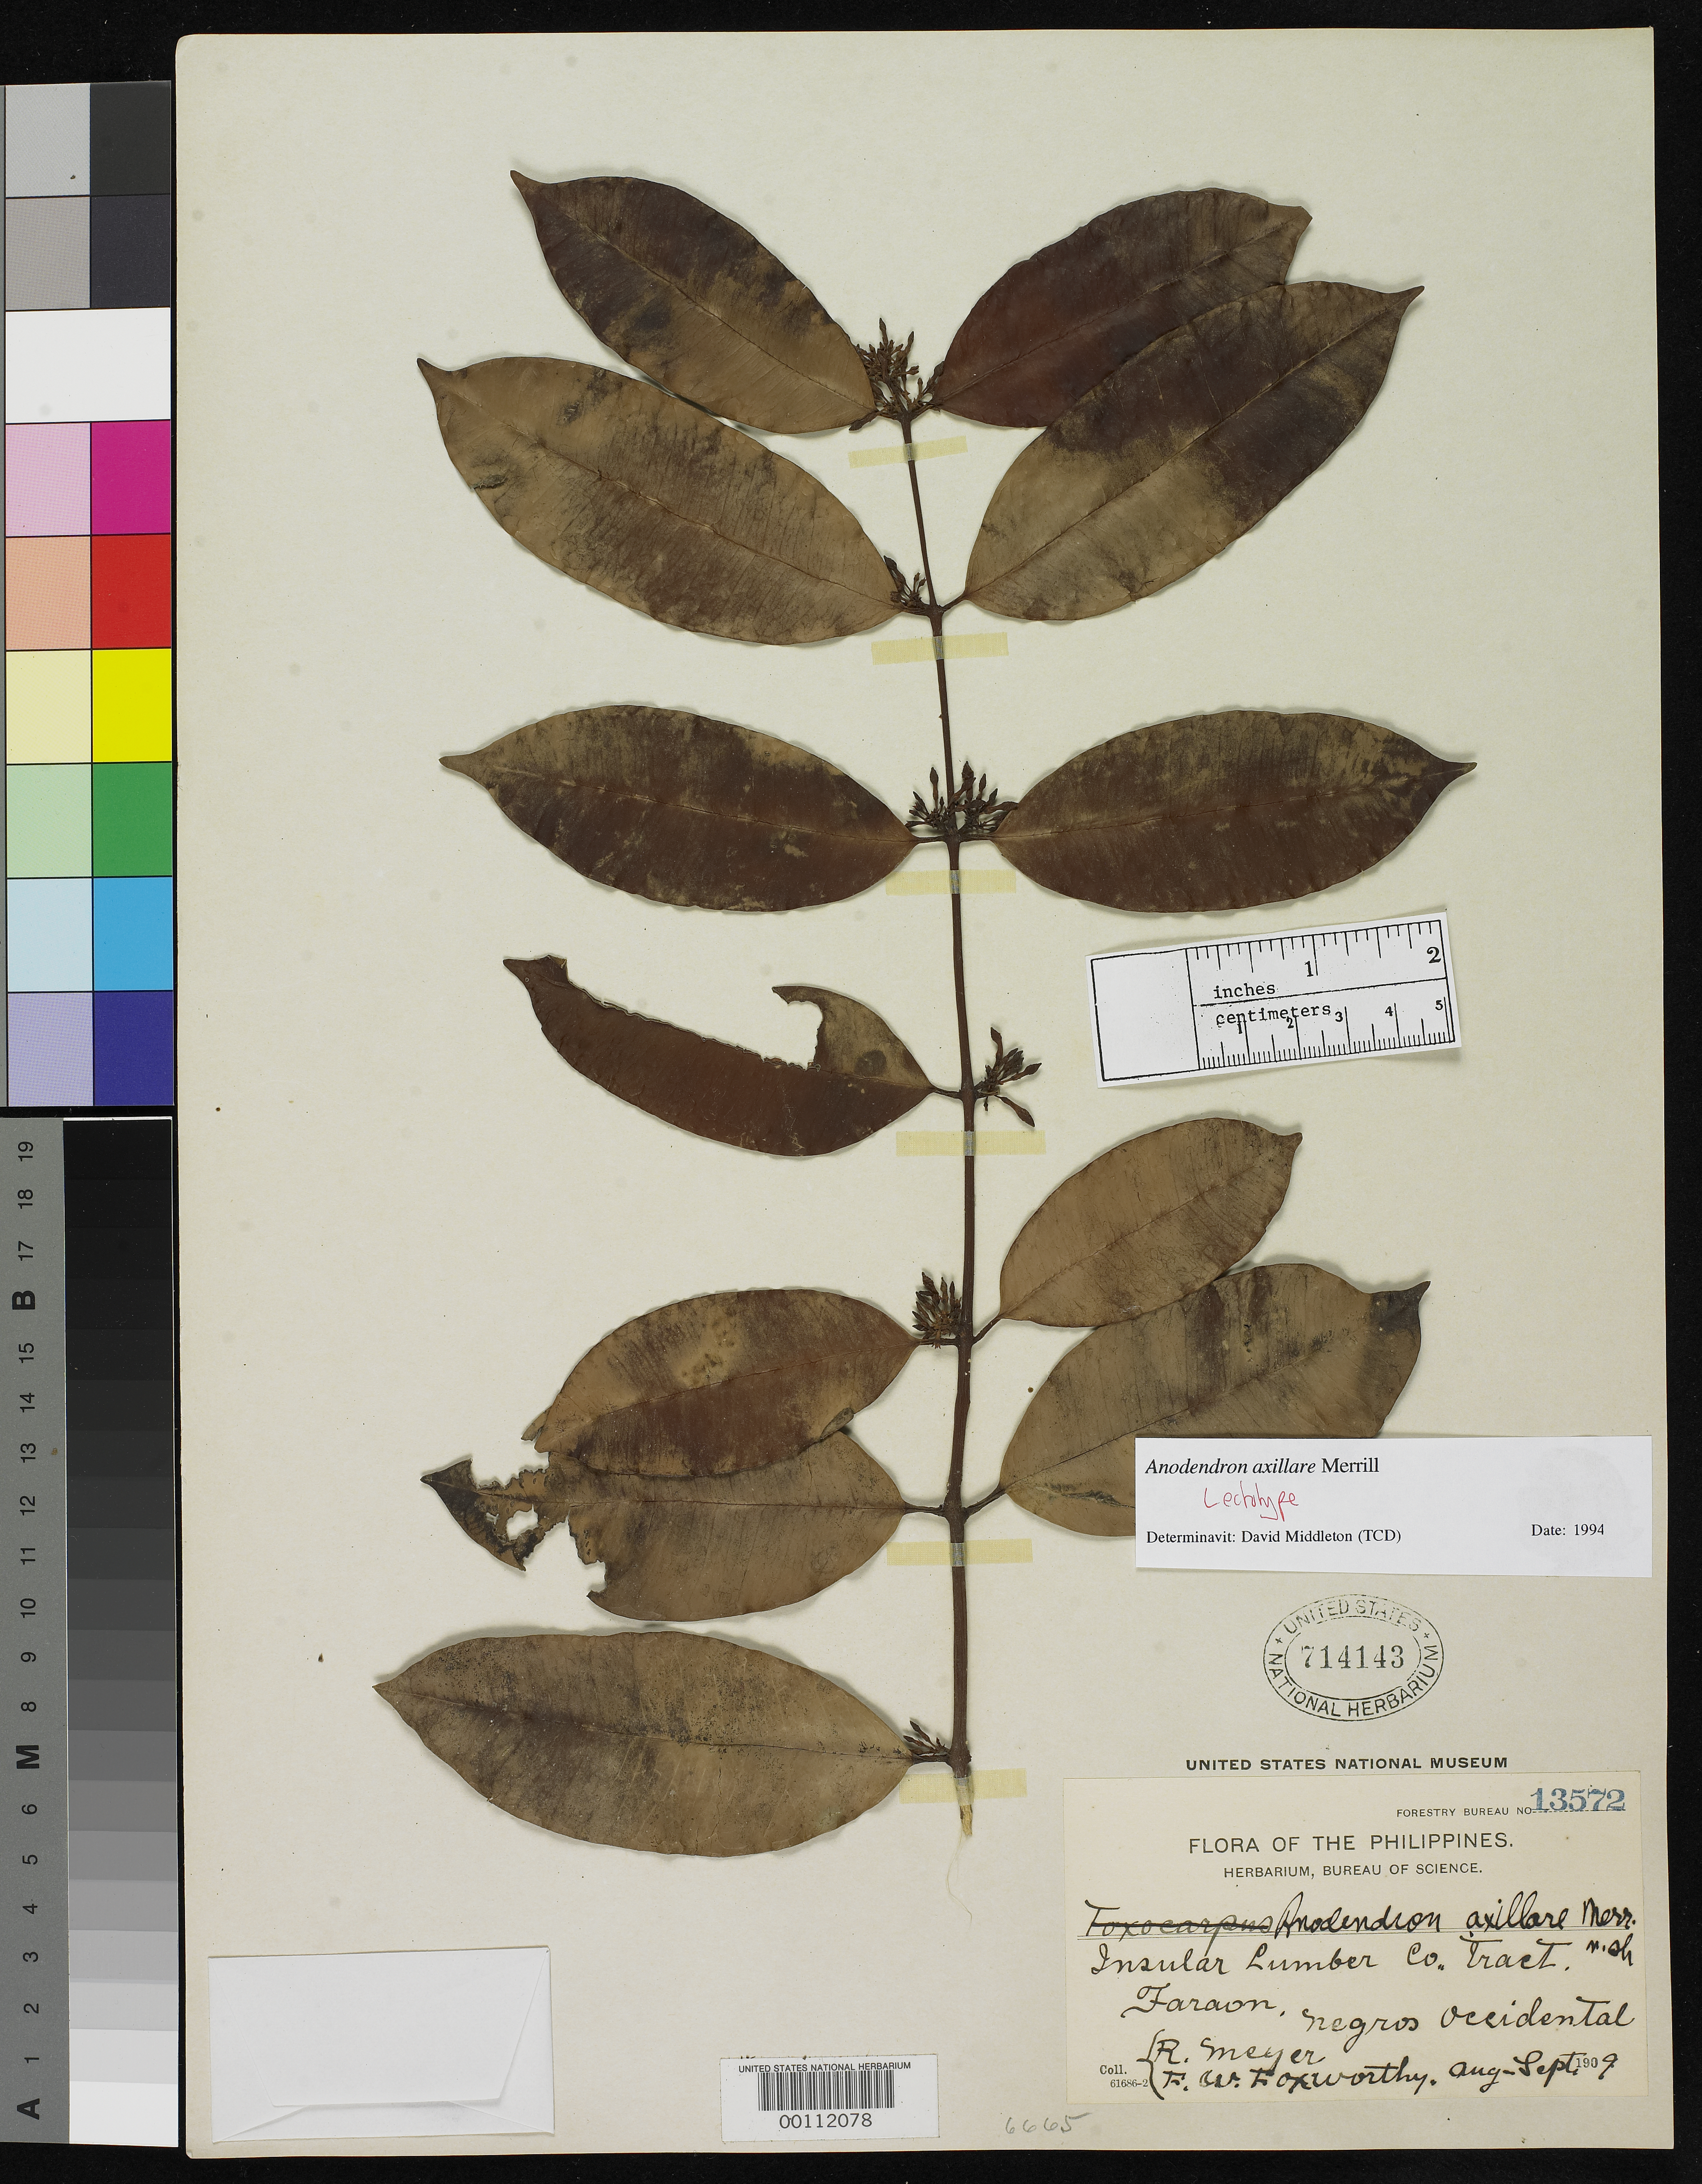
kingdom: Plantae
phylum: Tracheophyta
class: Magnoliopsida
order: Gentianales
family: Apocynaceae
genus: Anodendron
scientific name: Anodendron axillare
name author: Merr.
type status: Isotype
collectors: R. Meyer & F. W. Foxworthy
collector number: For. Bur. 13572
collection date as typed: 25 Aug 1900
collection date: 1900-08-25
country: Philippines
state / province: Western Visayas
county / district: Negros Occidental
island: Negros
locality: Faraon, Insular Lumber Co. Tract.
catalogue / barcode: US 714143